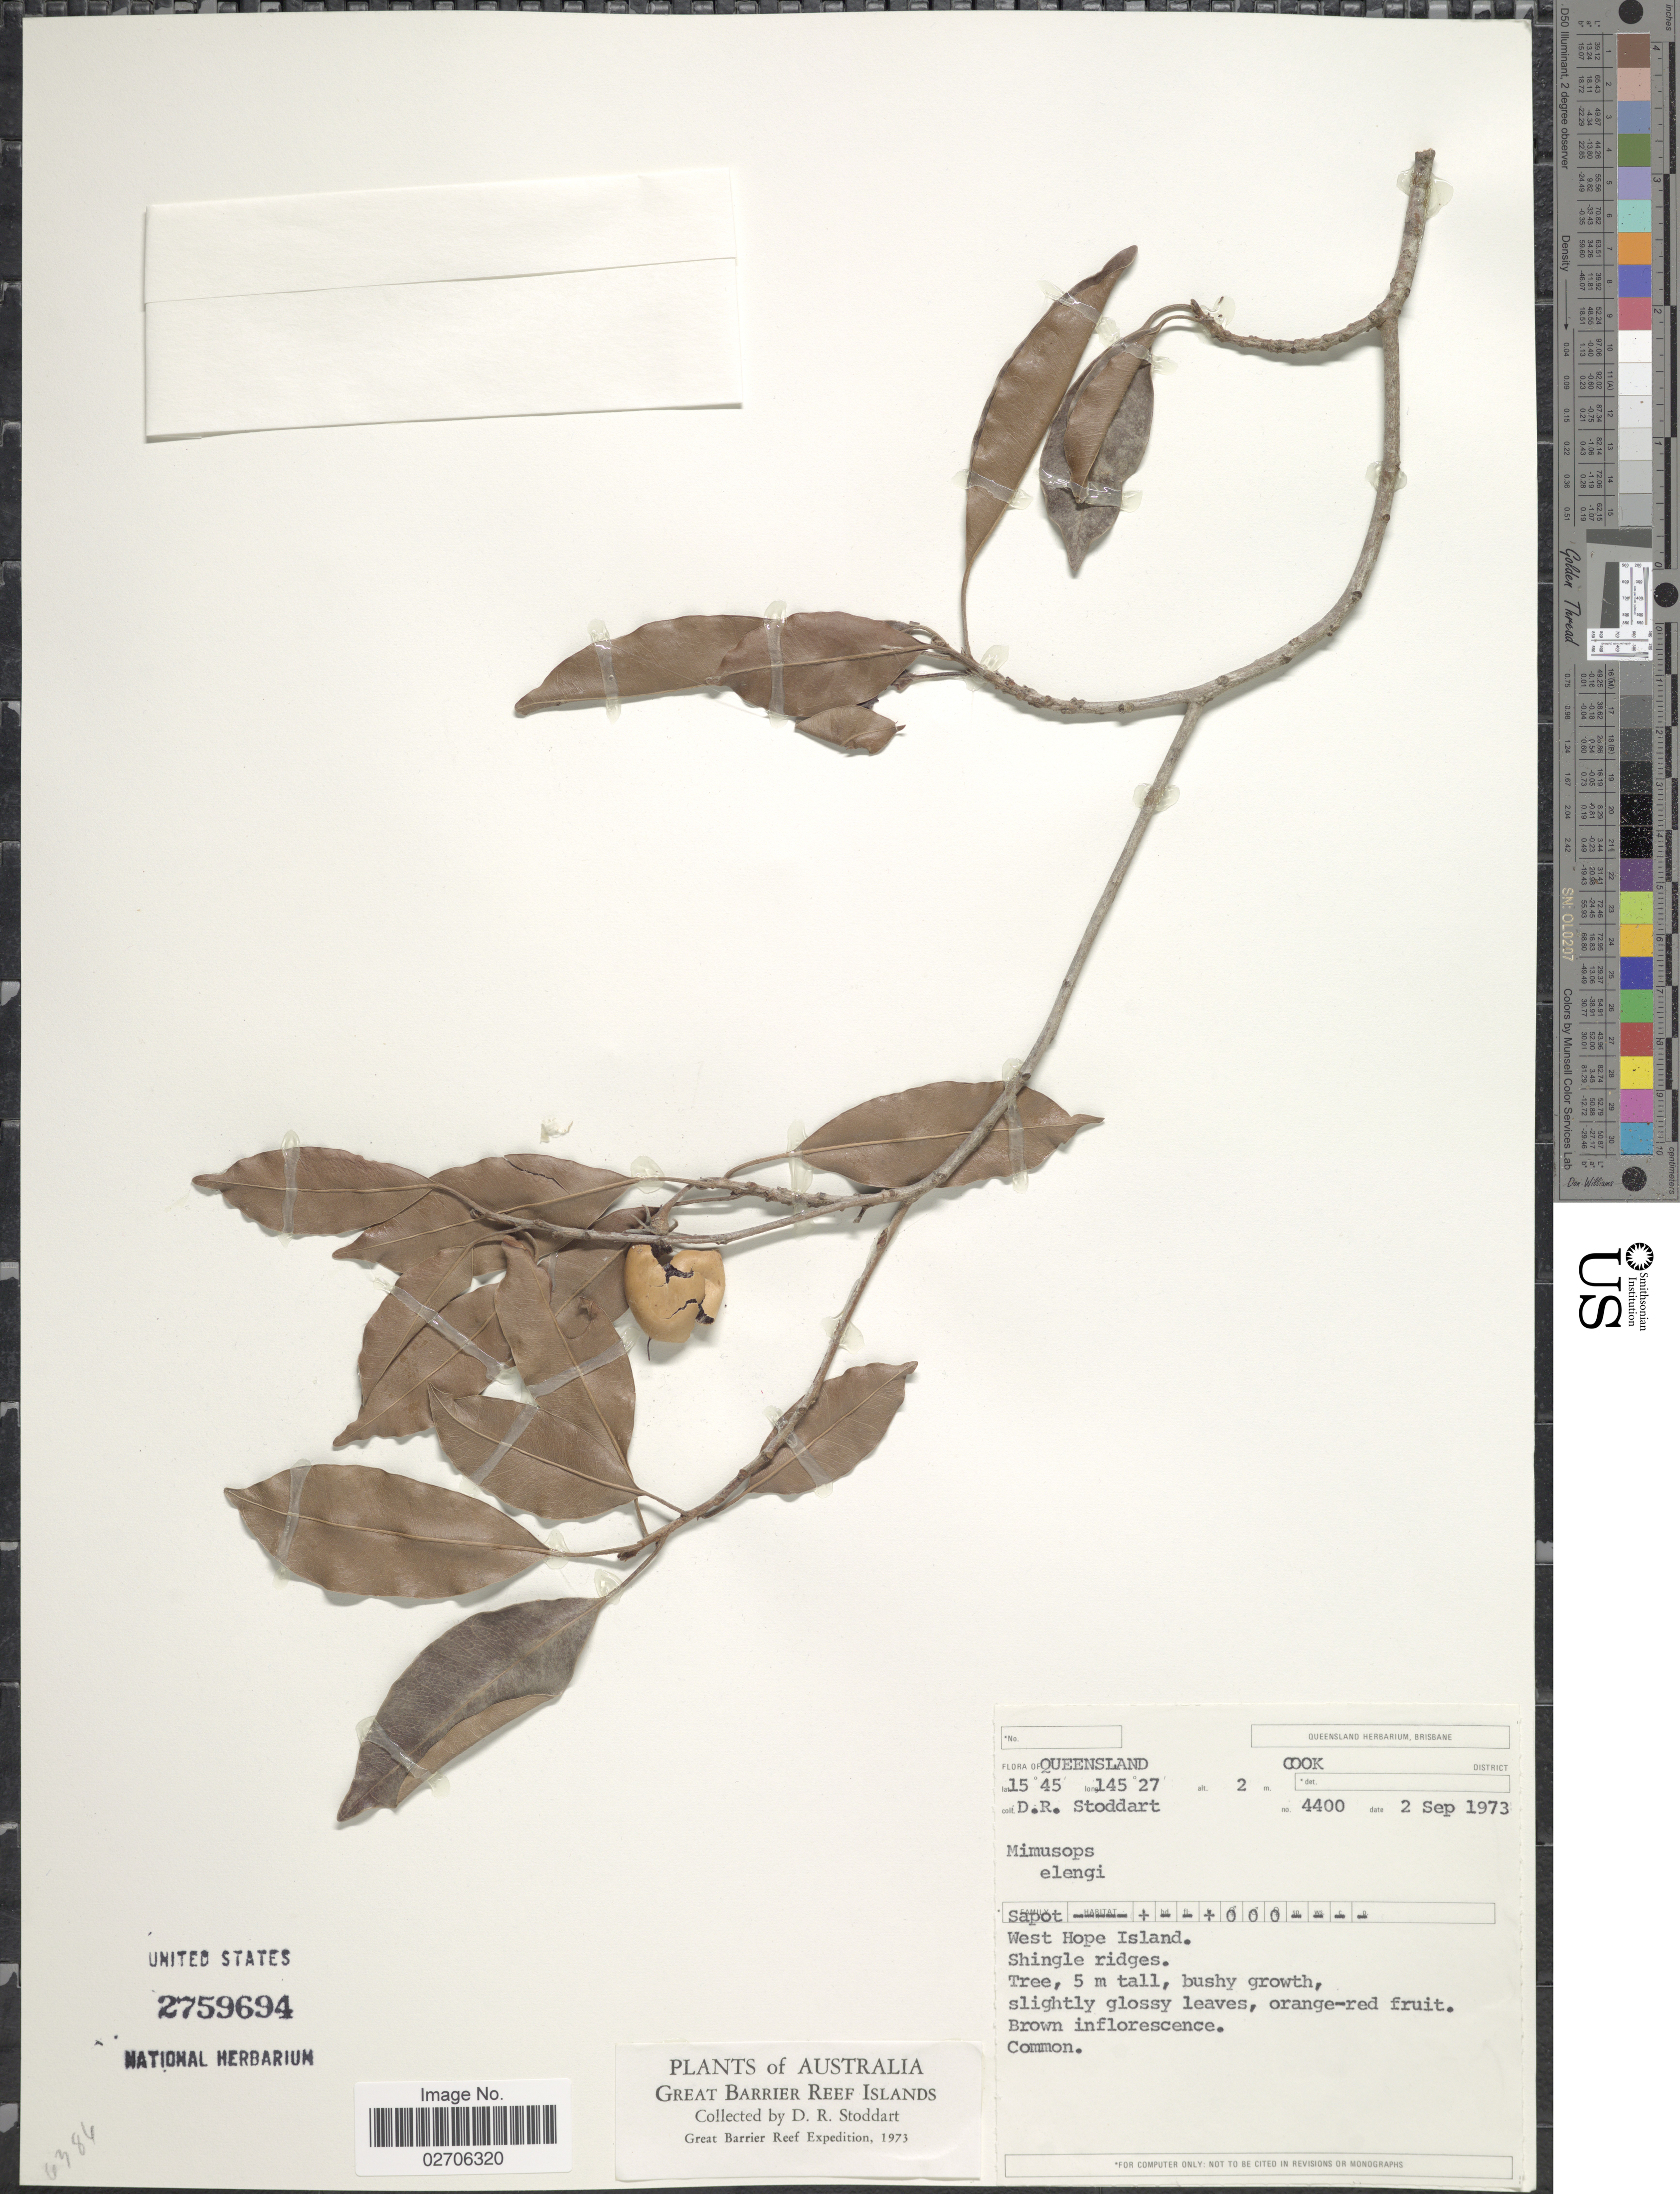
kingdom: Plantae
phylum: Tracheophyta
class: Magnoliopsida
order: Ericales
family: Sapotaceae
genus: Mimusops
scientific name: Mimusops djave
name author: Engl.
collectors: D. R. Stoddart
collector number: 4400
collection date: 1973-09-02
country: Australia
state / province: Queensland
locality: Cook District. West Hope Island. Great Barrier Reef Islands.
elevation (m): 2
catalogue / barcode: US 2759694